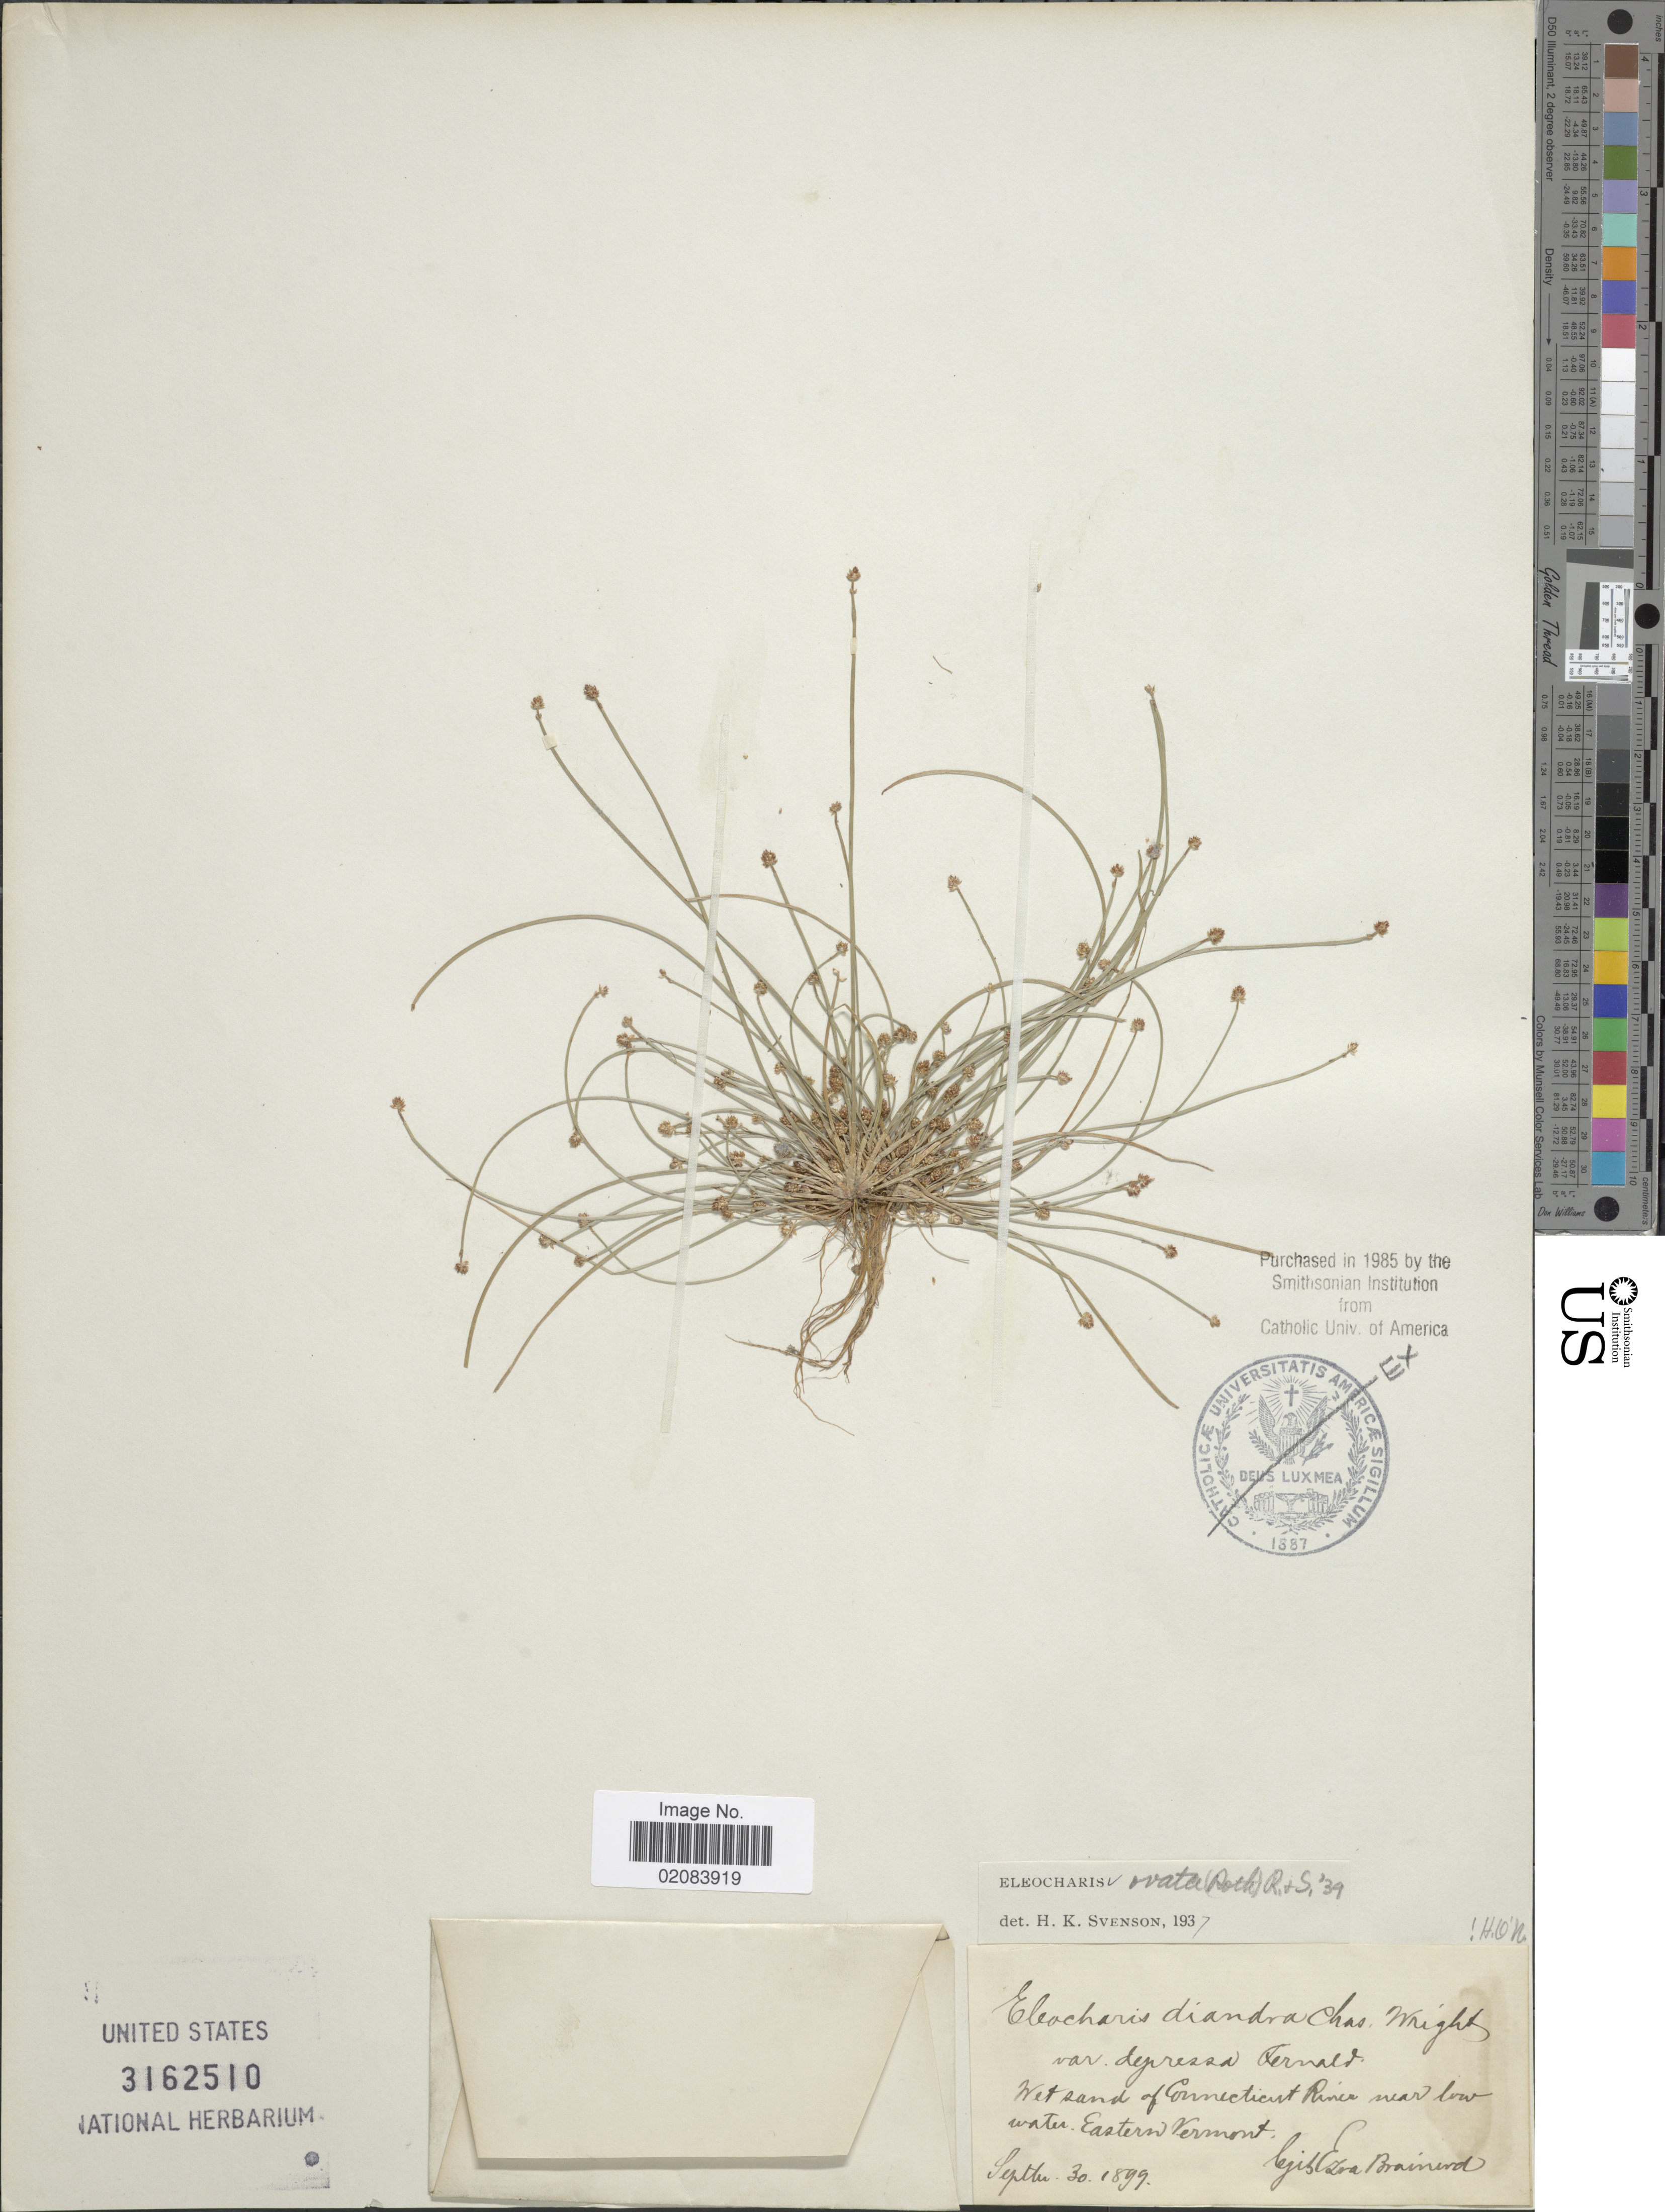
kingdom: Plantae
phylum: Tracheophyta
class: Liliopsida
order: Poales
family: Cyperaceae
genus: Eleocharis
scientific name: Eleocharis ovata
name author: (Roth) Roem. & Schult.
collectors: E. Brainerd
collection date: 1899-09-30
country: United States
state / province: Vermont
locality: Connecticut River near low water. Eastern Vermont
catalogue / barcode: US 3162510